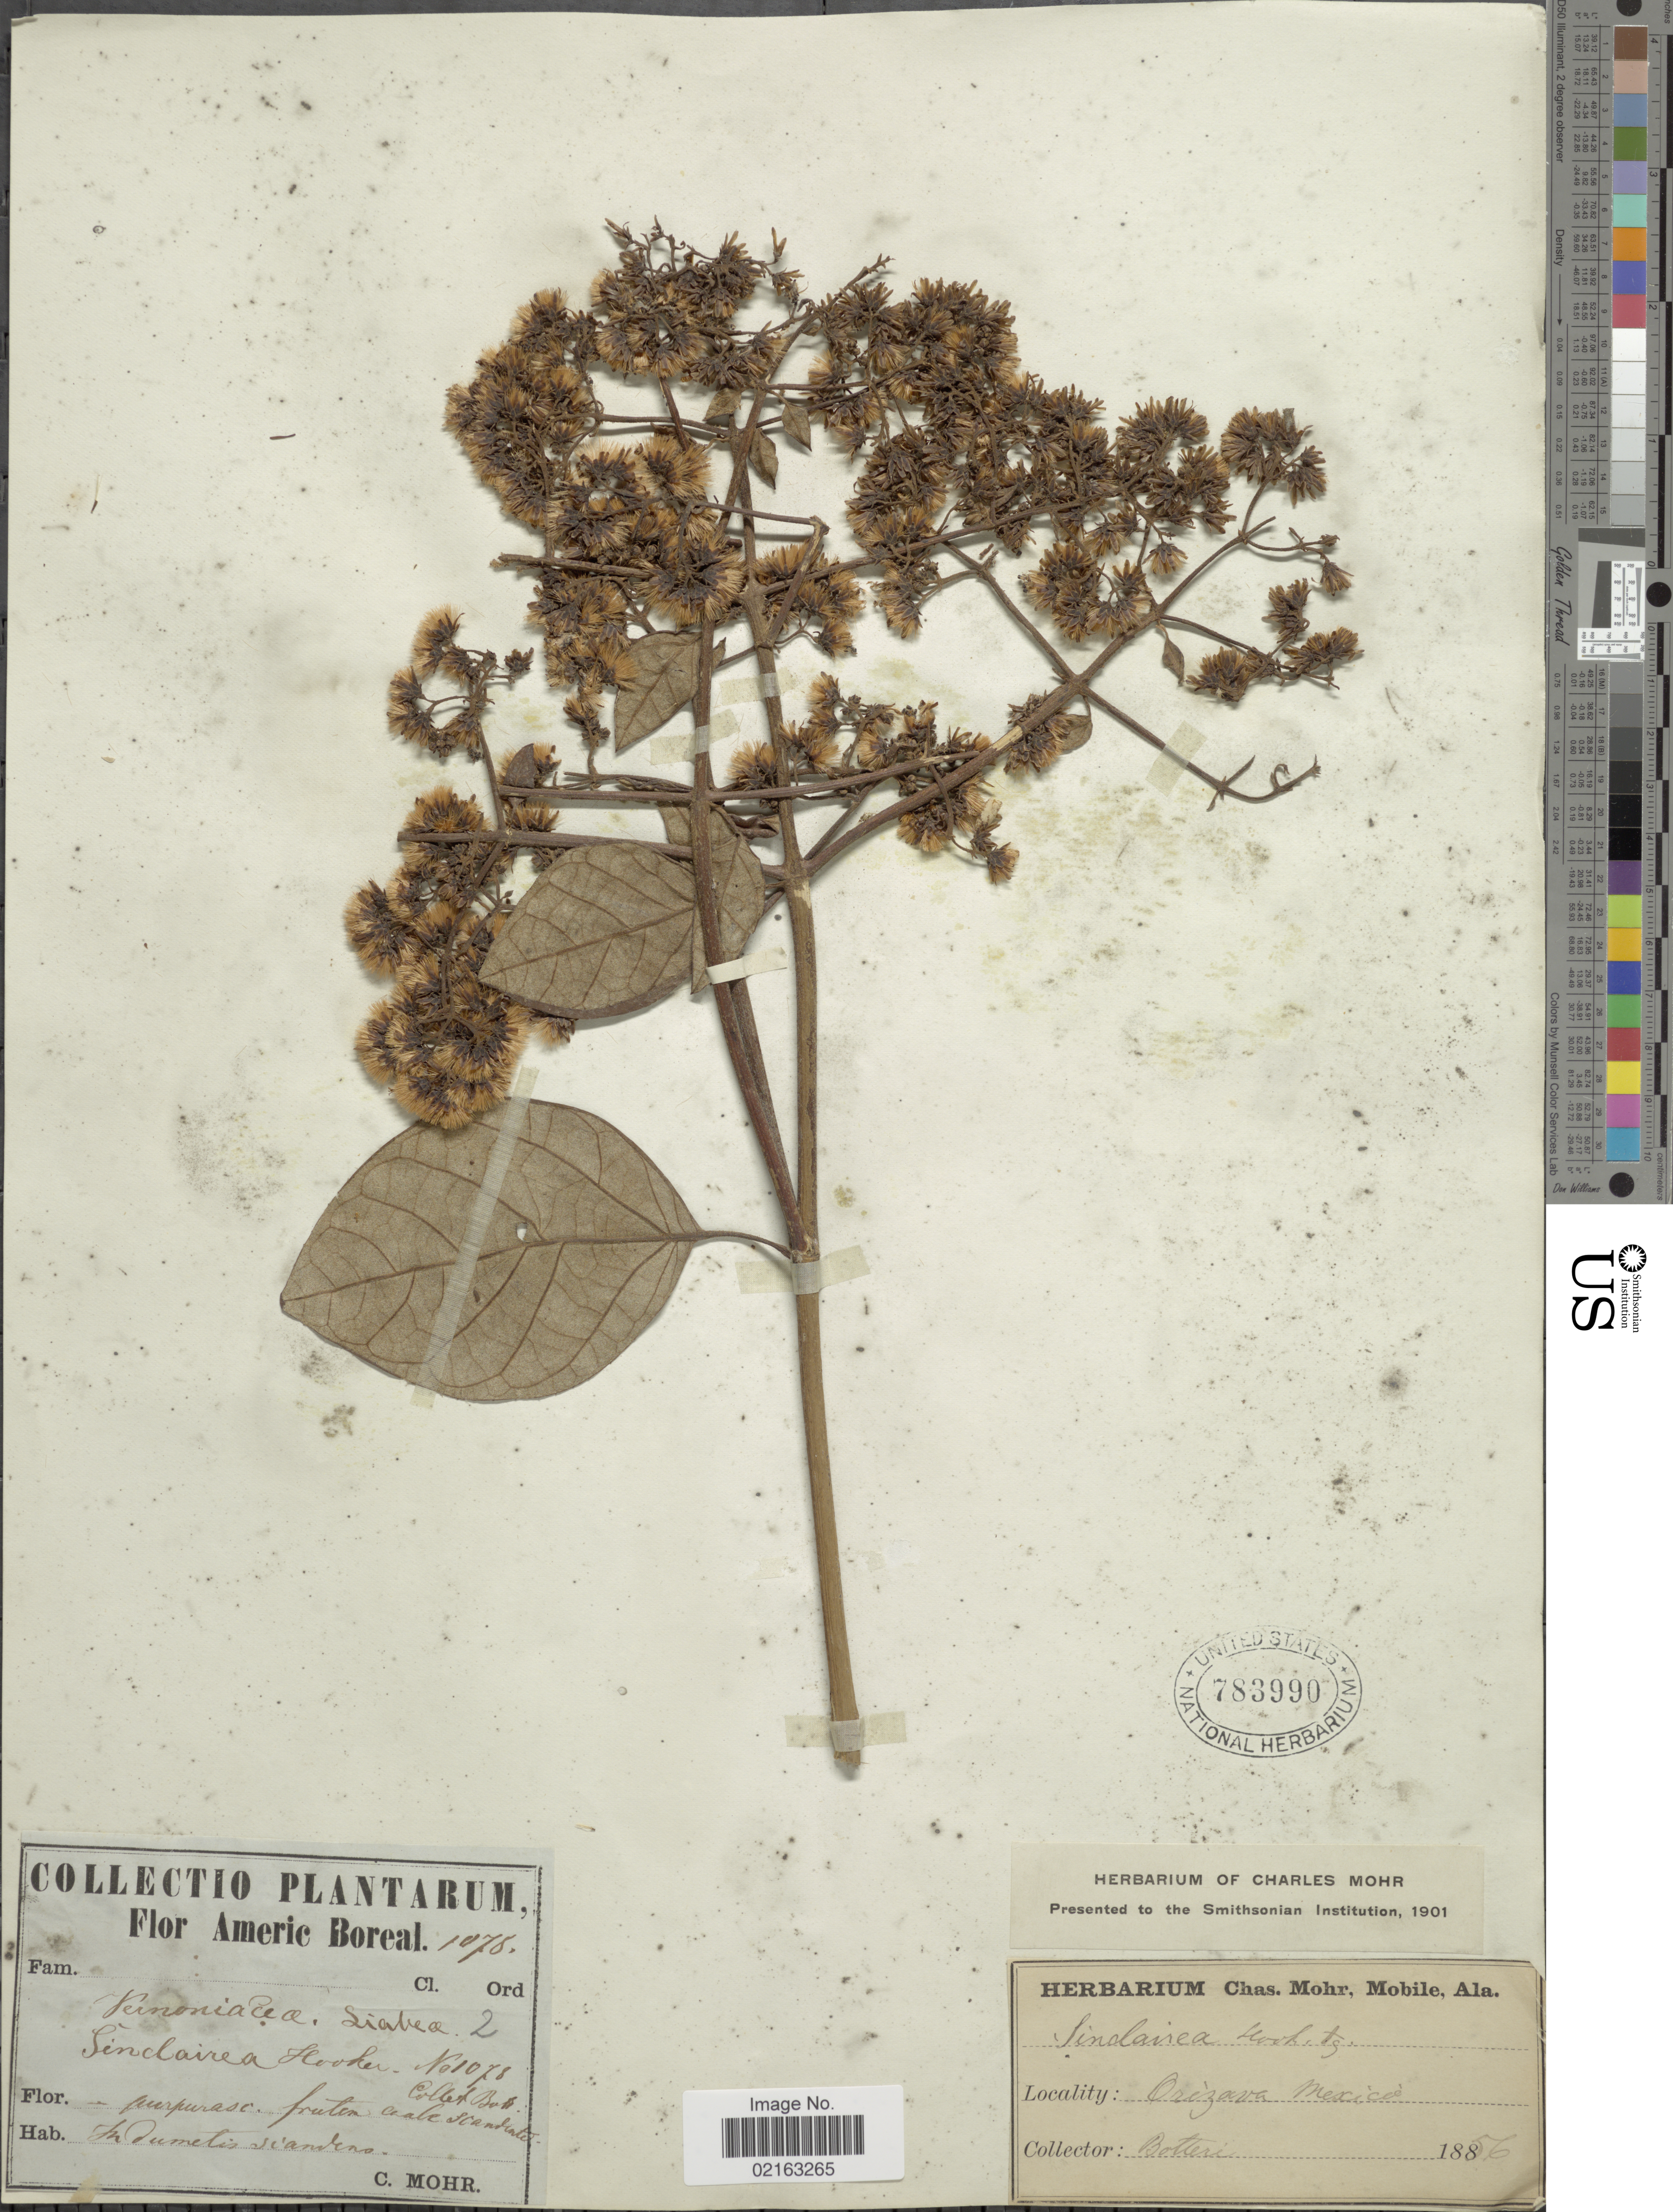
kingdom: Plantae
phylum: Tracheophyta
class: Magnoliopsida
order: Asterales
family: Asteraceae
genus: Sinclairia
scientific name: Sinclairia andromachioides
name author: Hemsl.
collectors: -. Botteri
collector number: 1071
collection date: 1856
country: Mexico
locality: Orizava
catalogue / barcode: US 783990